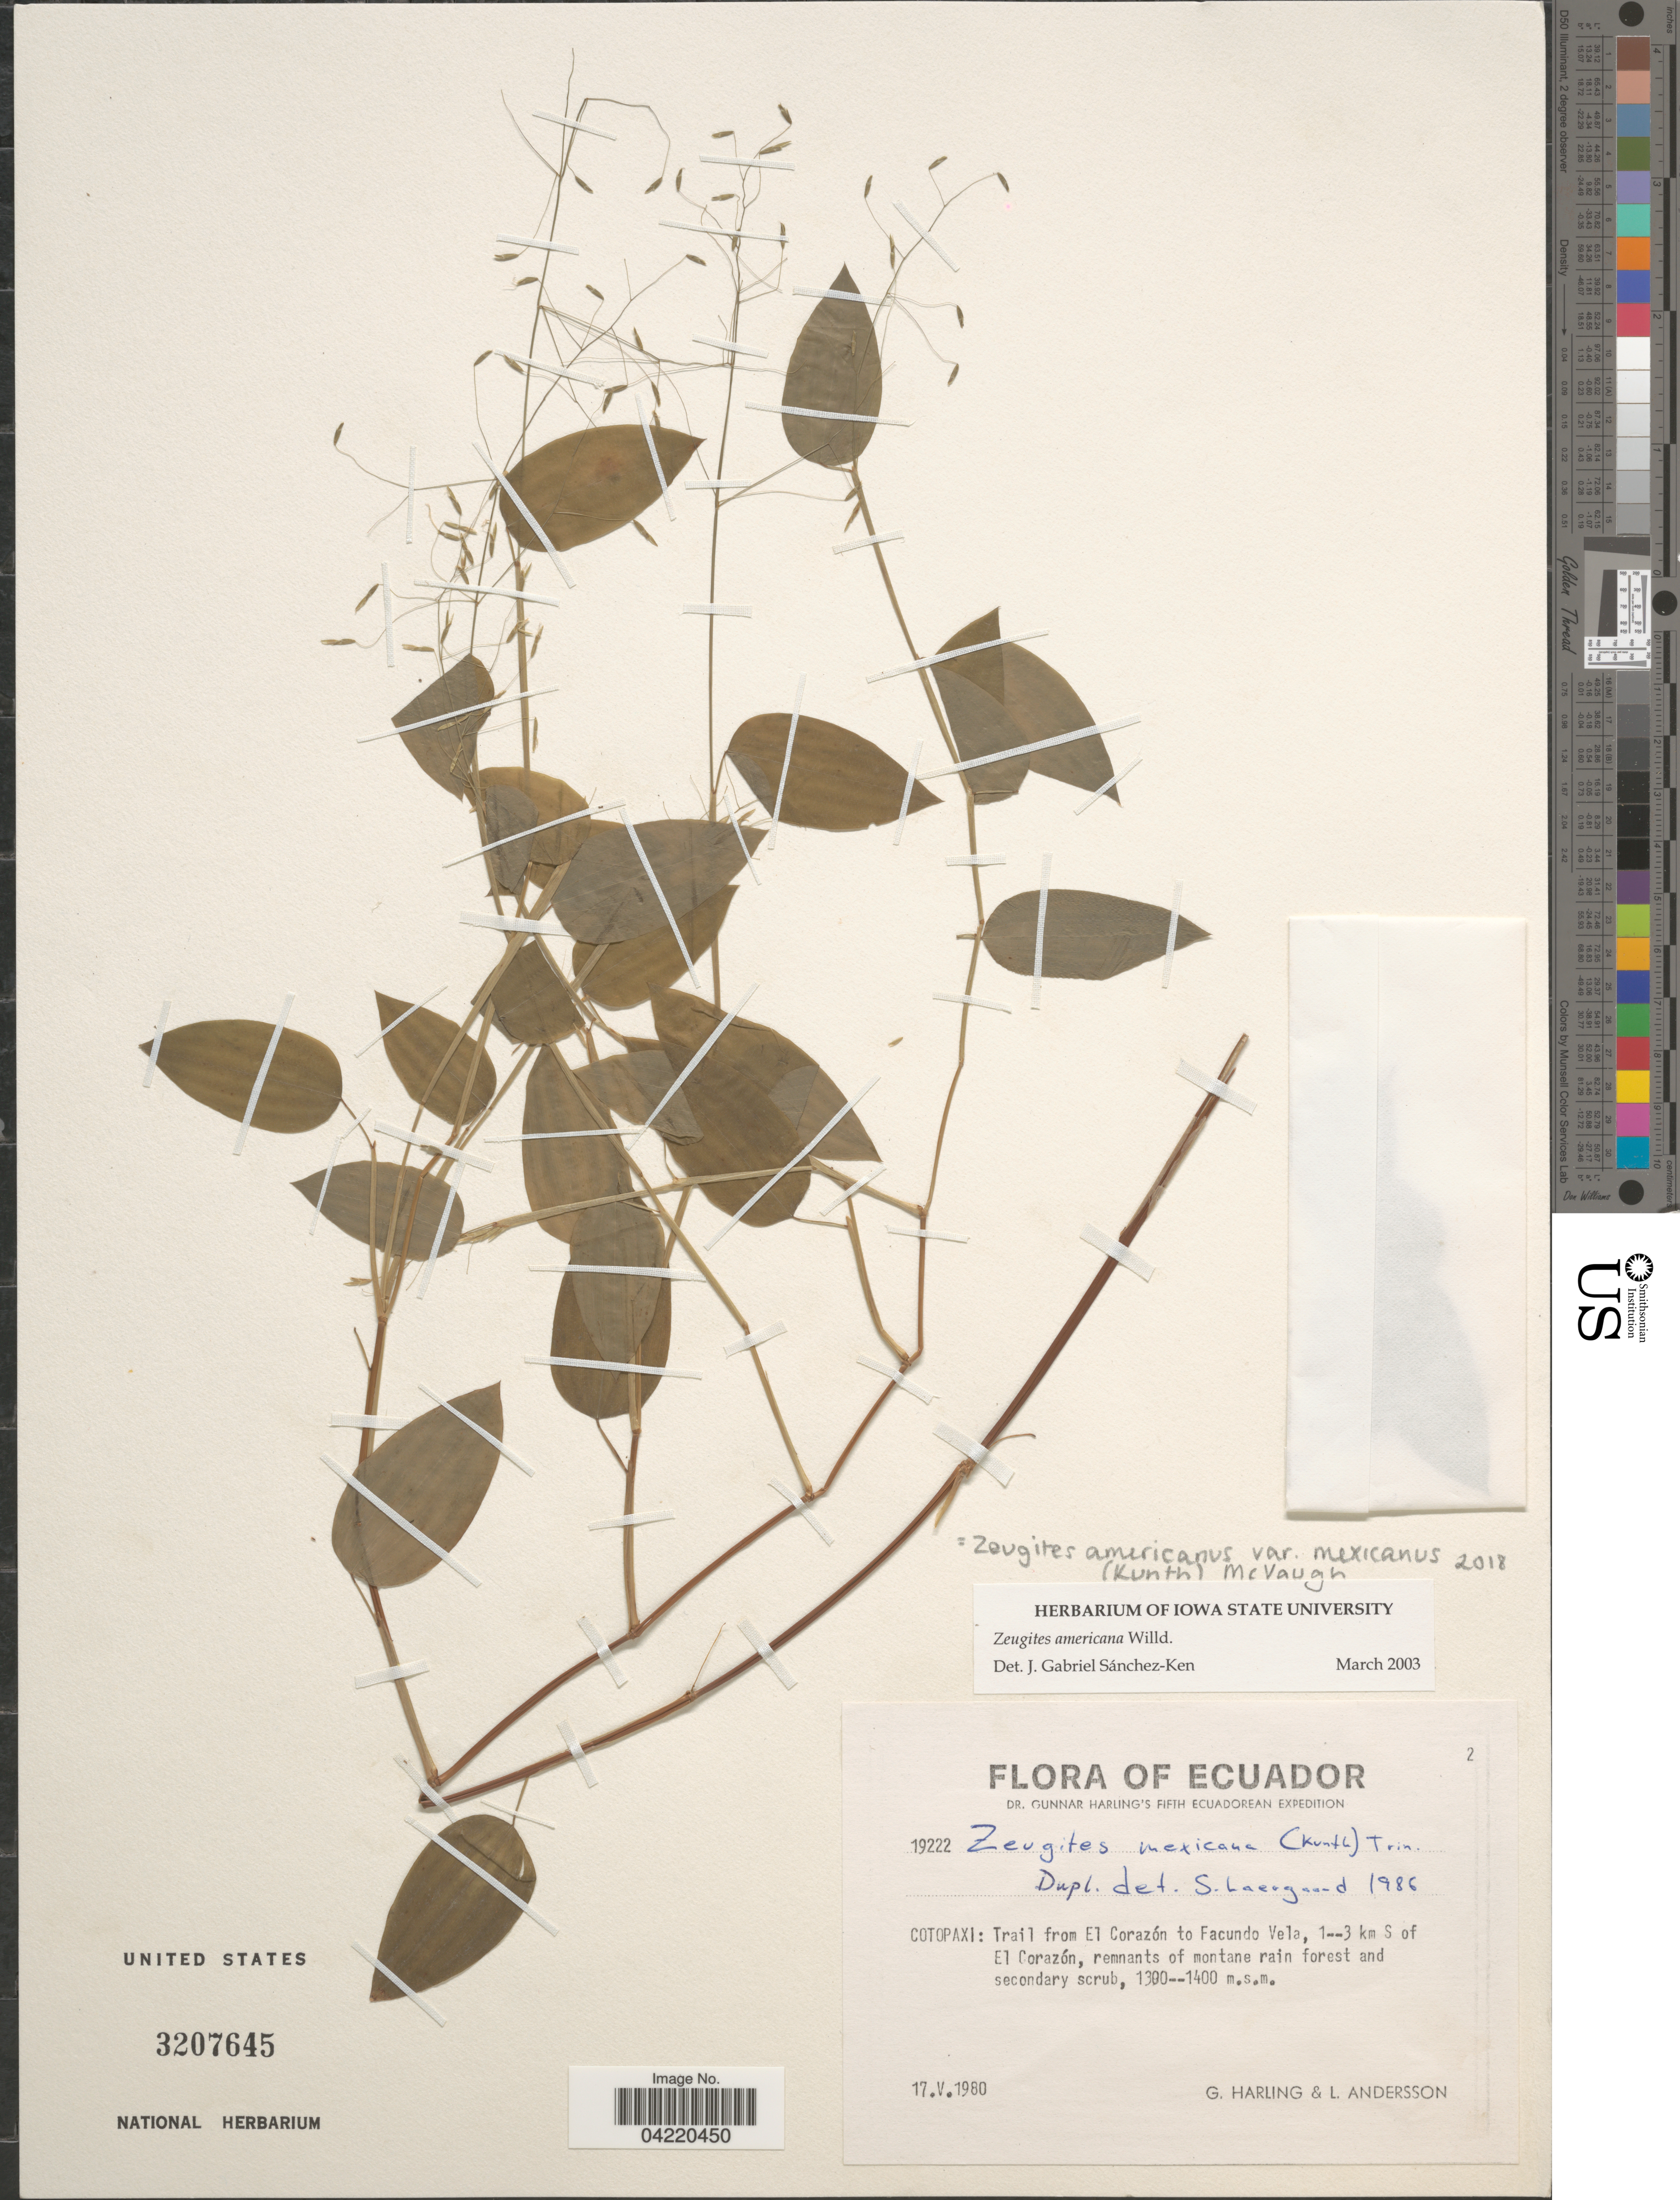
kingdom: Plantae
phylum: Tracheophyta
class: Liliopsida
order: Poales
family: Poaceae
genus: Zeugites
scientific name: Zeugites americanus var. mexicanus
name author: (Kunth) McVaugh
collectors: G. Harling & L. Andersson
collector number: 19222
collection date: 1980-05-17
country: Ecuador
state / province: Cotopaxi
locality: Fifth Ecuadorean Expedition. Trail from ET Corazón to Facundo Vela, 1--3 km S of El Corazón, remnants of montane rain forest and secondary scrub.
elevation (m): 1300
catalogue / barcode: US 3207645